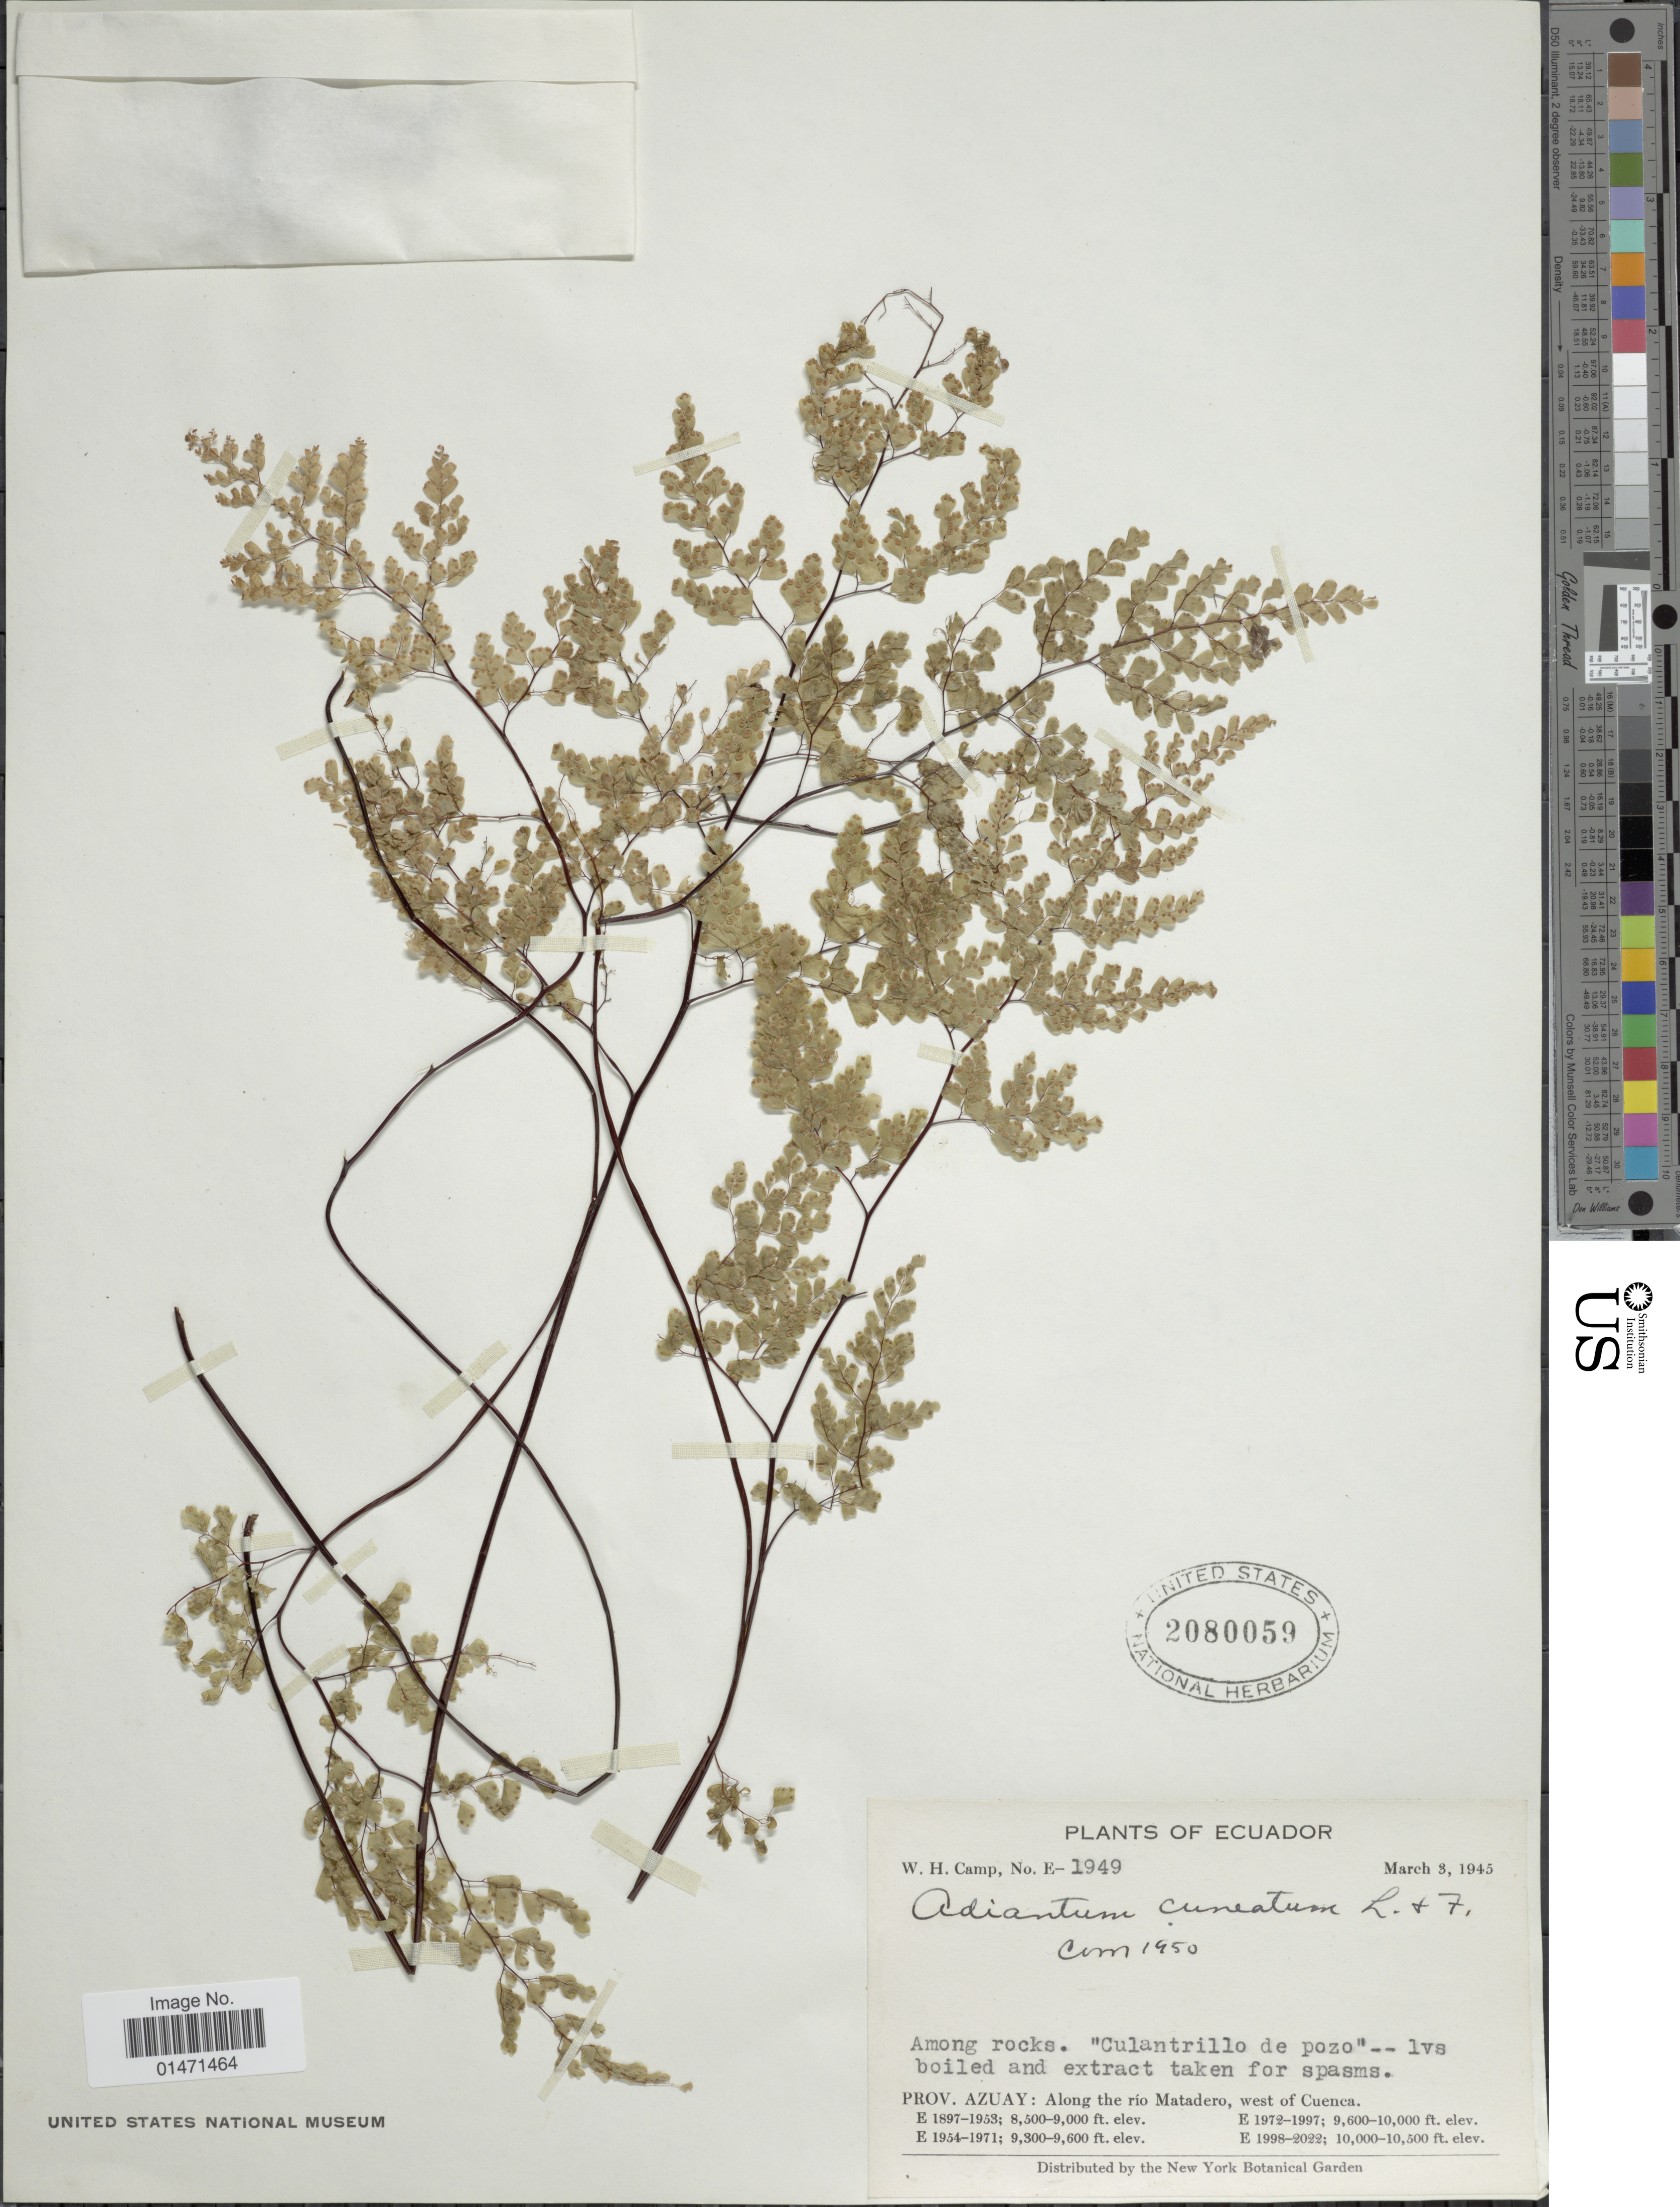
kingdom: Plantae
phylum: Tracheophyta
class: Polypodiopsida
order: Polypodiales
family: Pteridaceae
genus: Adiantum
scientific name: Adiantum raddianum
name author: C. Presl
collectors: W. H. Camp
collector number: E-1949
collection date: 1945-03-03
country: Ecuador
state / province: Azuay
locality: Along the río Matadero, west of Cuenca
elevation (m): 2591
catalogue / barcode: US 2080059